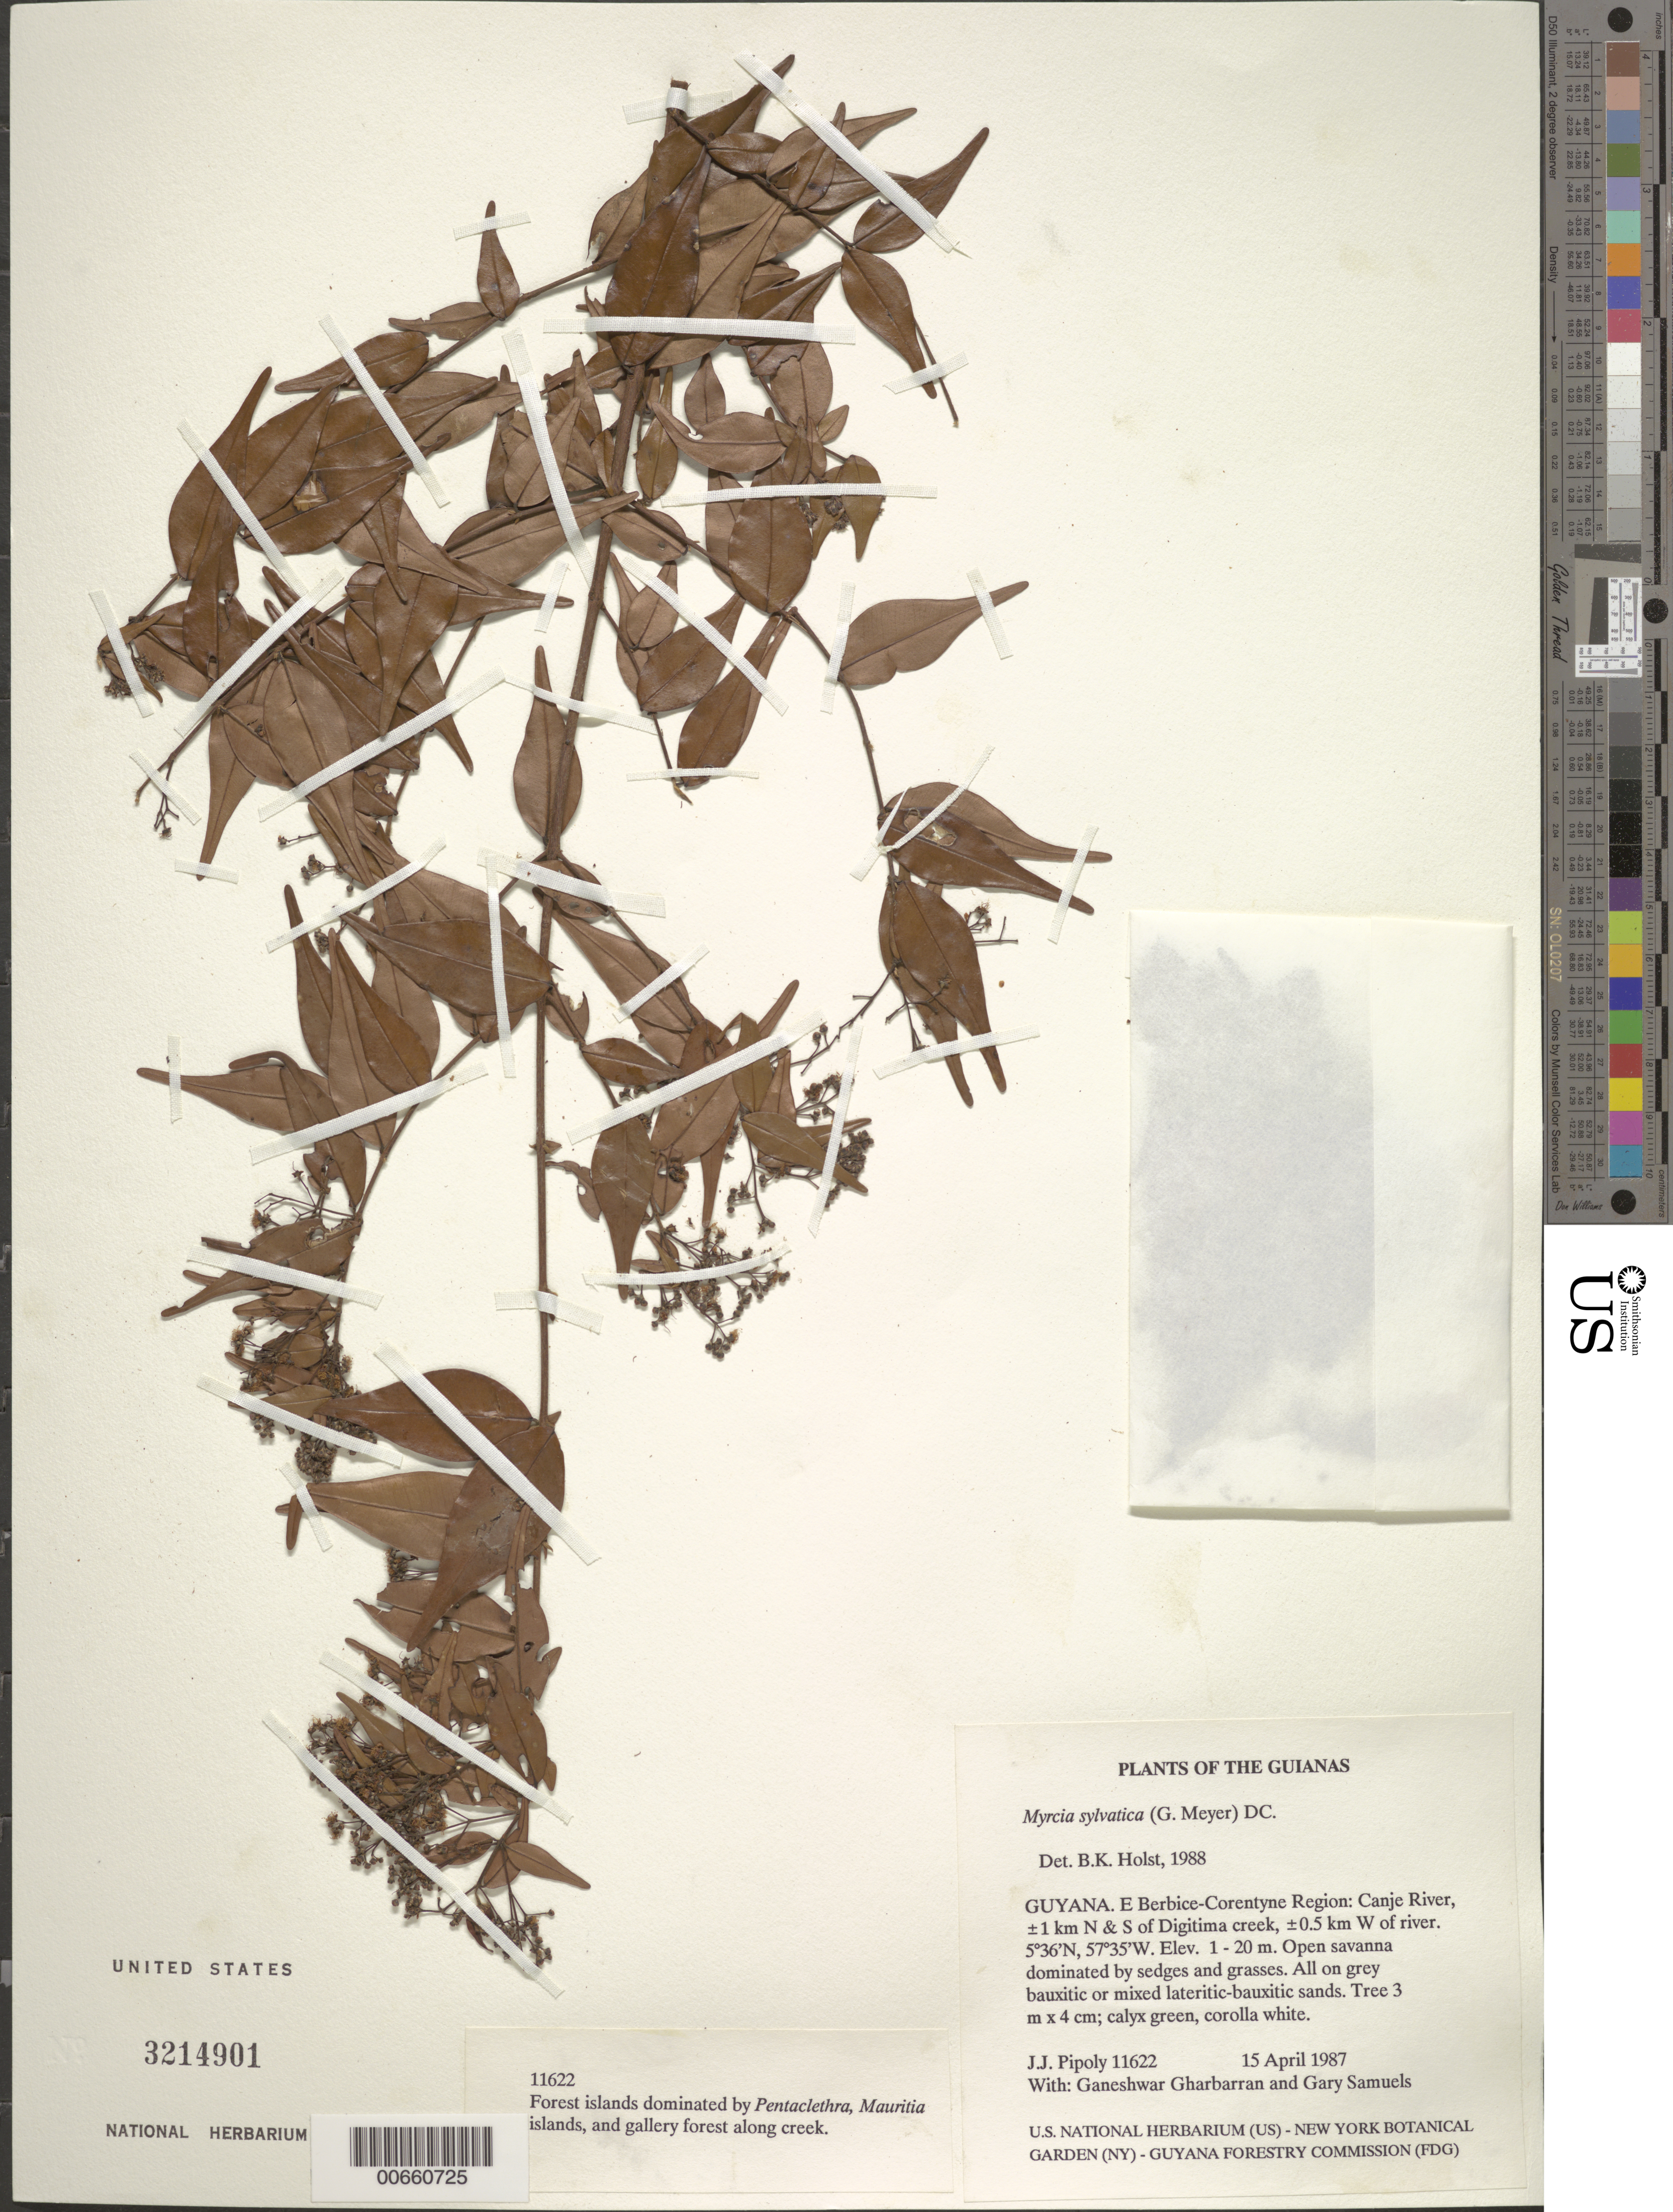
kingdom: Plantae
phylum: Tracheophyta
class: Magnoliopsida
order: Myrtales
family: Myrtaceae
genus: Myrcia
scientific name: Myrcia sylvatica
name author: (G. Mey.) DC.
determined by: Holst, Bruce K.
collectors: J. J. Pipoly, G. Gharbarran & G. Samuels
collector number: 11622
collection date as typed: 15 April 1987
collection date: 1987-04-15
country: Guyana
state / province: E. Berbice-Corentyne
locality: Canje River, ±1 km N & S of Digitima creek, ±0.5 km W of river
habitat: Open savanna dominated by sedges and grasses. All on grey bauxitic or mixed lateritic-bauxitic sands. Forest islands dominated by Pentaclethra, Mauritia islands, and gallery forest along creek.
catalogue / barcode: US 3214901